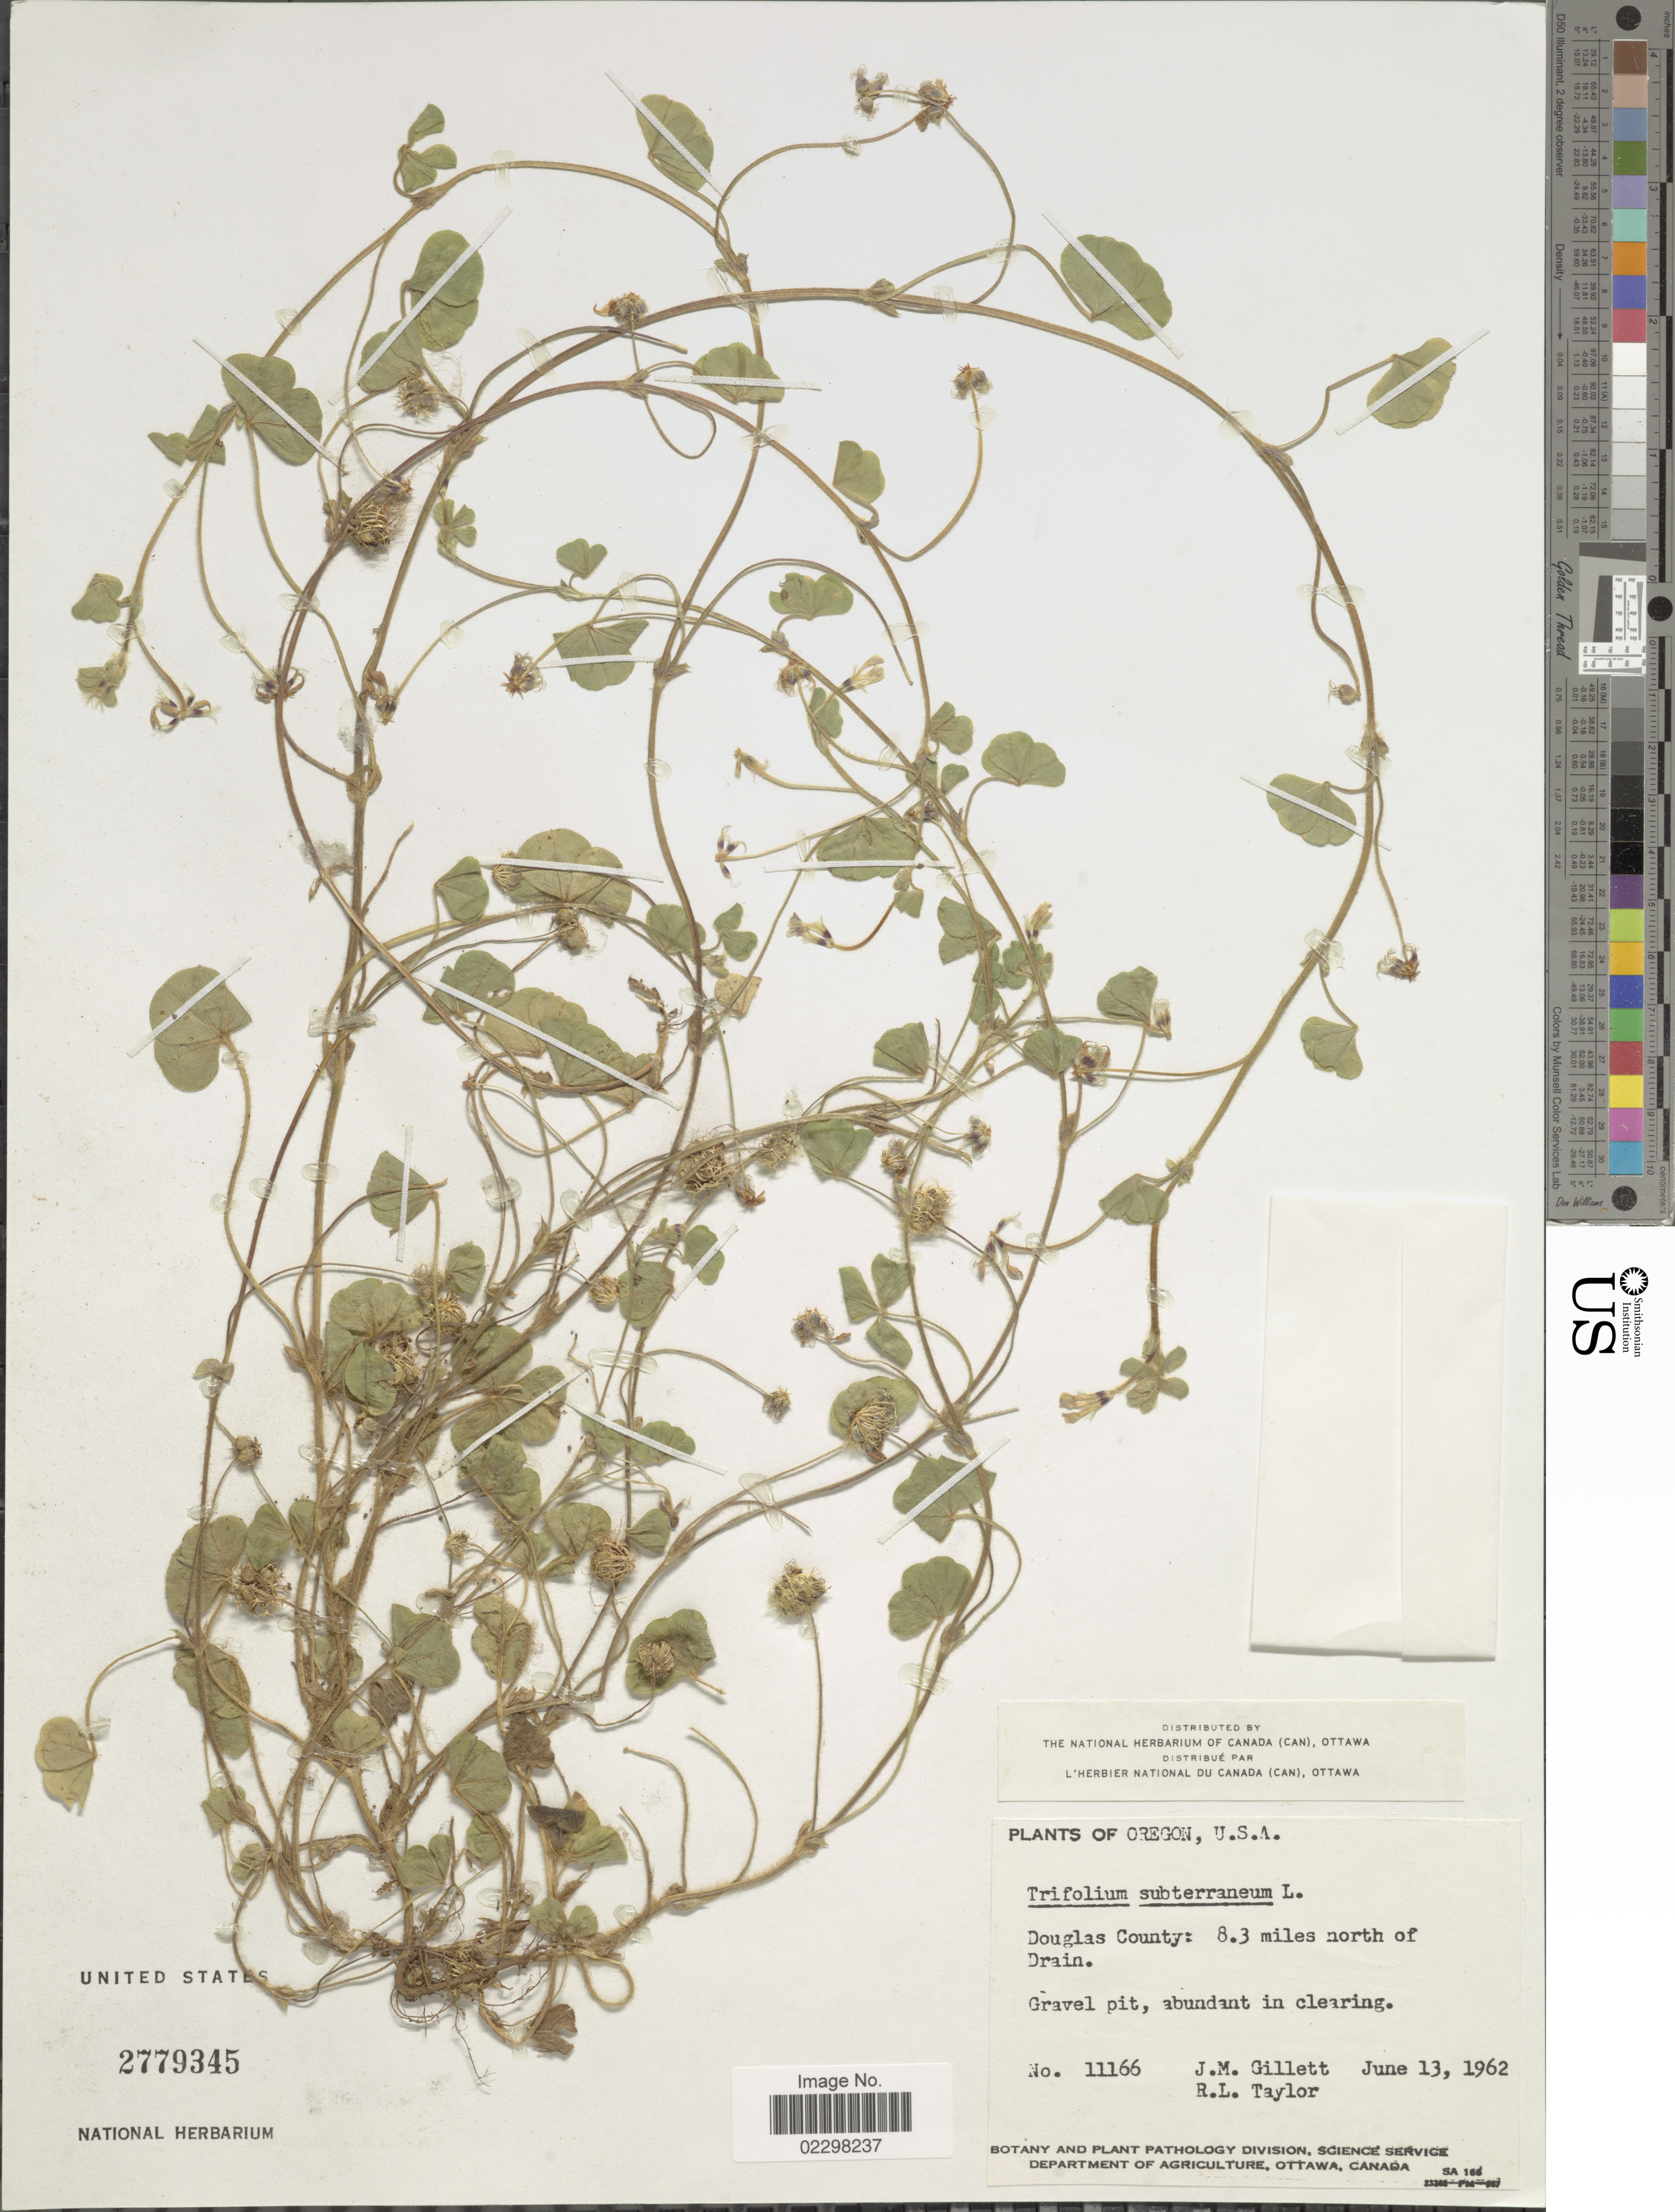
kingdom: Plantae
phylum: Tracheophyta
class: Magnoliopsida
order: Fabales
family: Fabaceae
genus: Trifolium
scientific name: Trifolium subterraneum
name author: L.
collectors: J. M. Gillett & R. Taylor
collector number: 11166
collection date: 1962-06-13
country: United States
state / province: Oregon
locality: Douglas County: 8.3 miles north of Drain.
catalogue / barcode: US 2779345